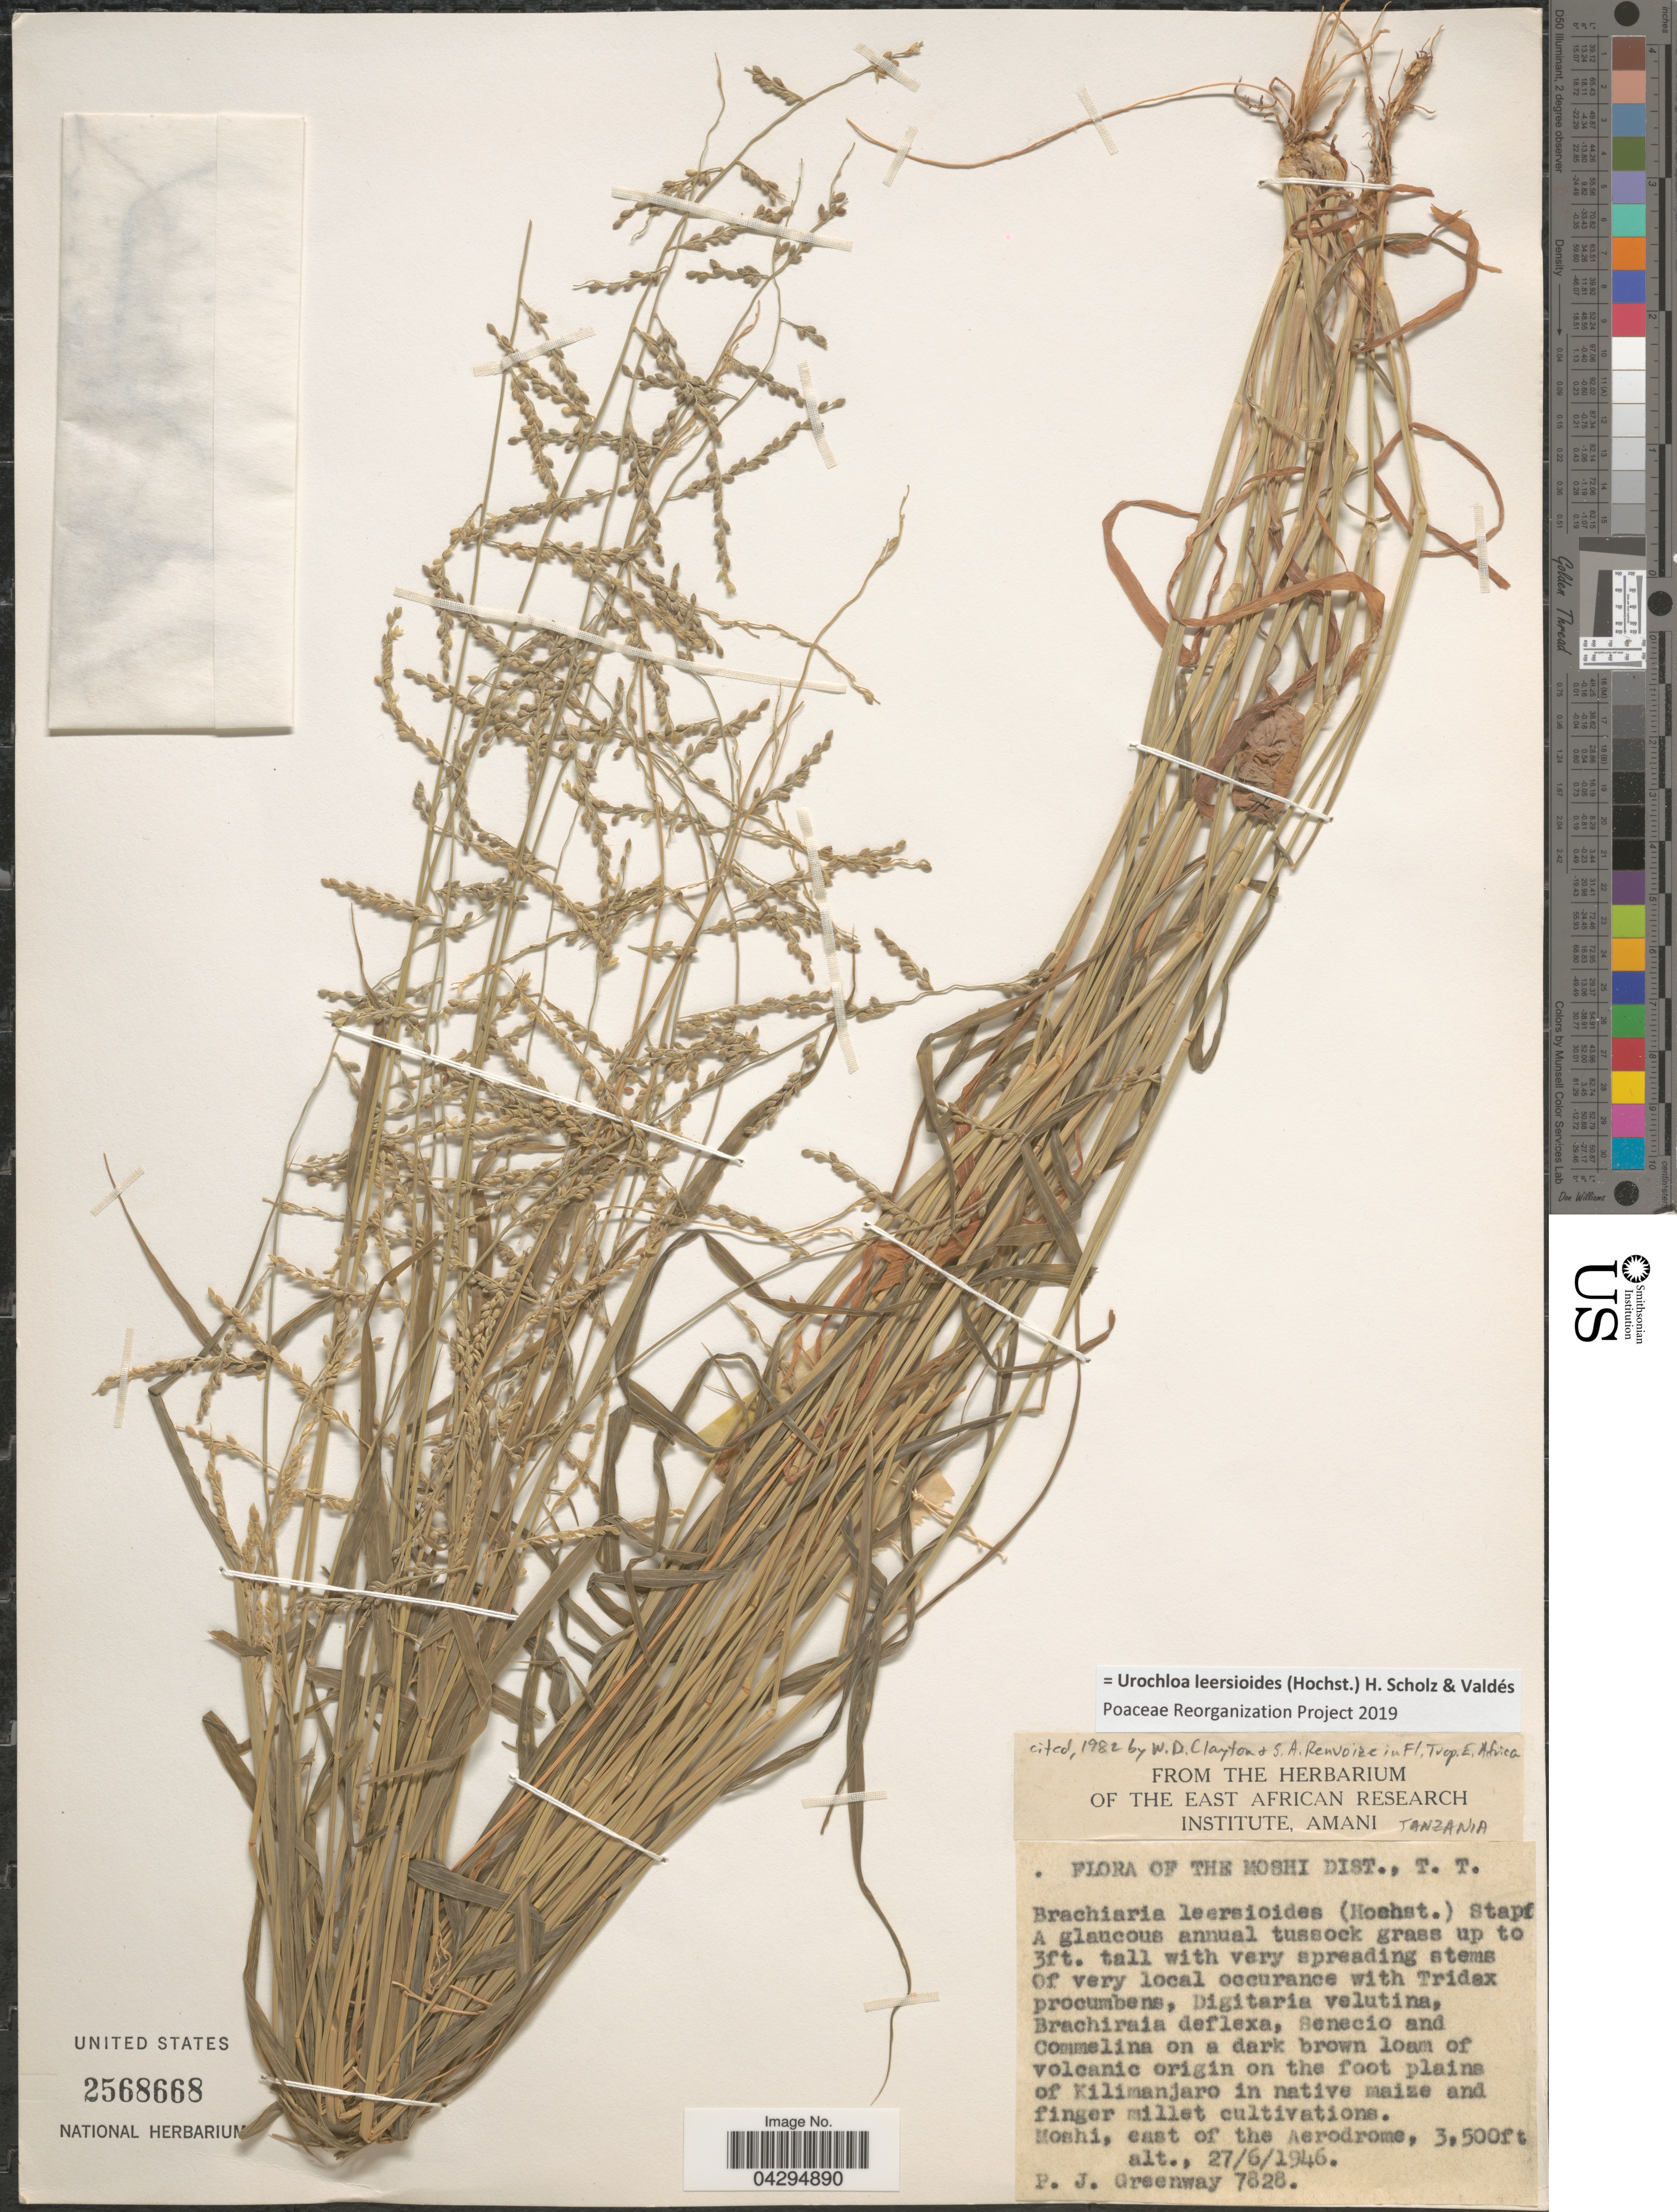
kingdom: Plantae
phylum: Tracheophyta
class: Liliopsida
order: Poales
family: Poaceae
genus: Urochloa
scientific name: Urochloa leersioides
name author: (Hochst.) H. Scholz & Valdés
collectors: P. J. Greenway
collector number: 7828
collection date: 1946-06-27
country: Tanzania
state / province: Kilimanjaro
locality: The Moshi Dist., T. T. On the foot plains of Kilimanjaro. Moshi, east of the Aerodrome.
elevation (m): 1067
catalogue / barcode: US 2568668